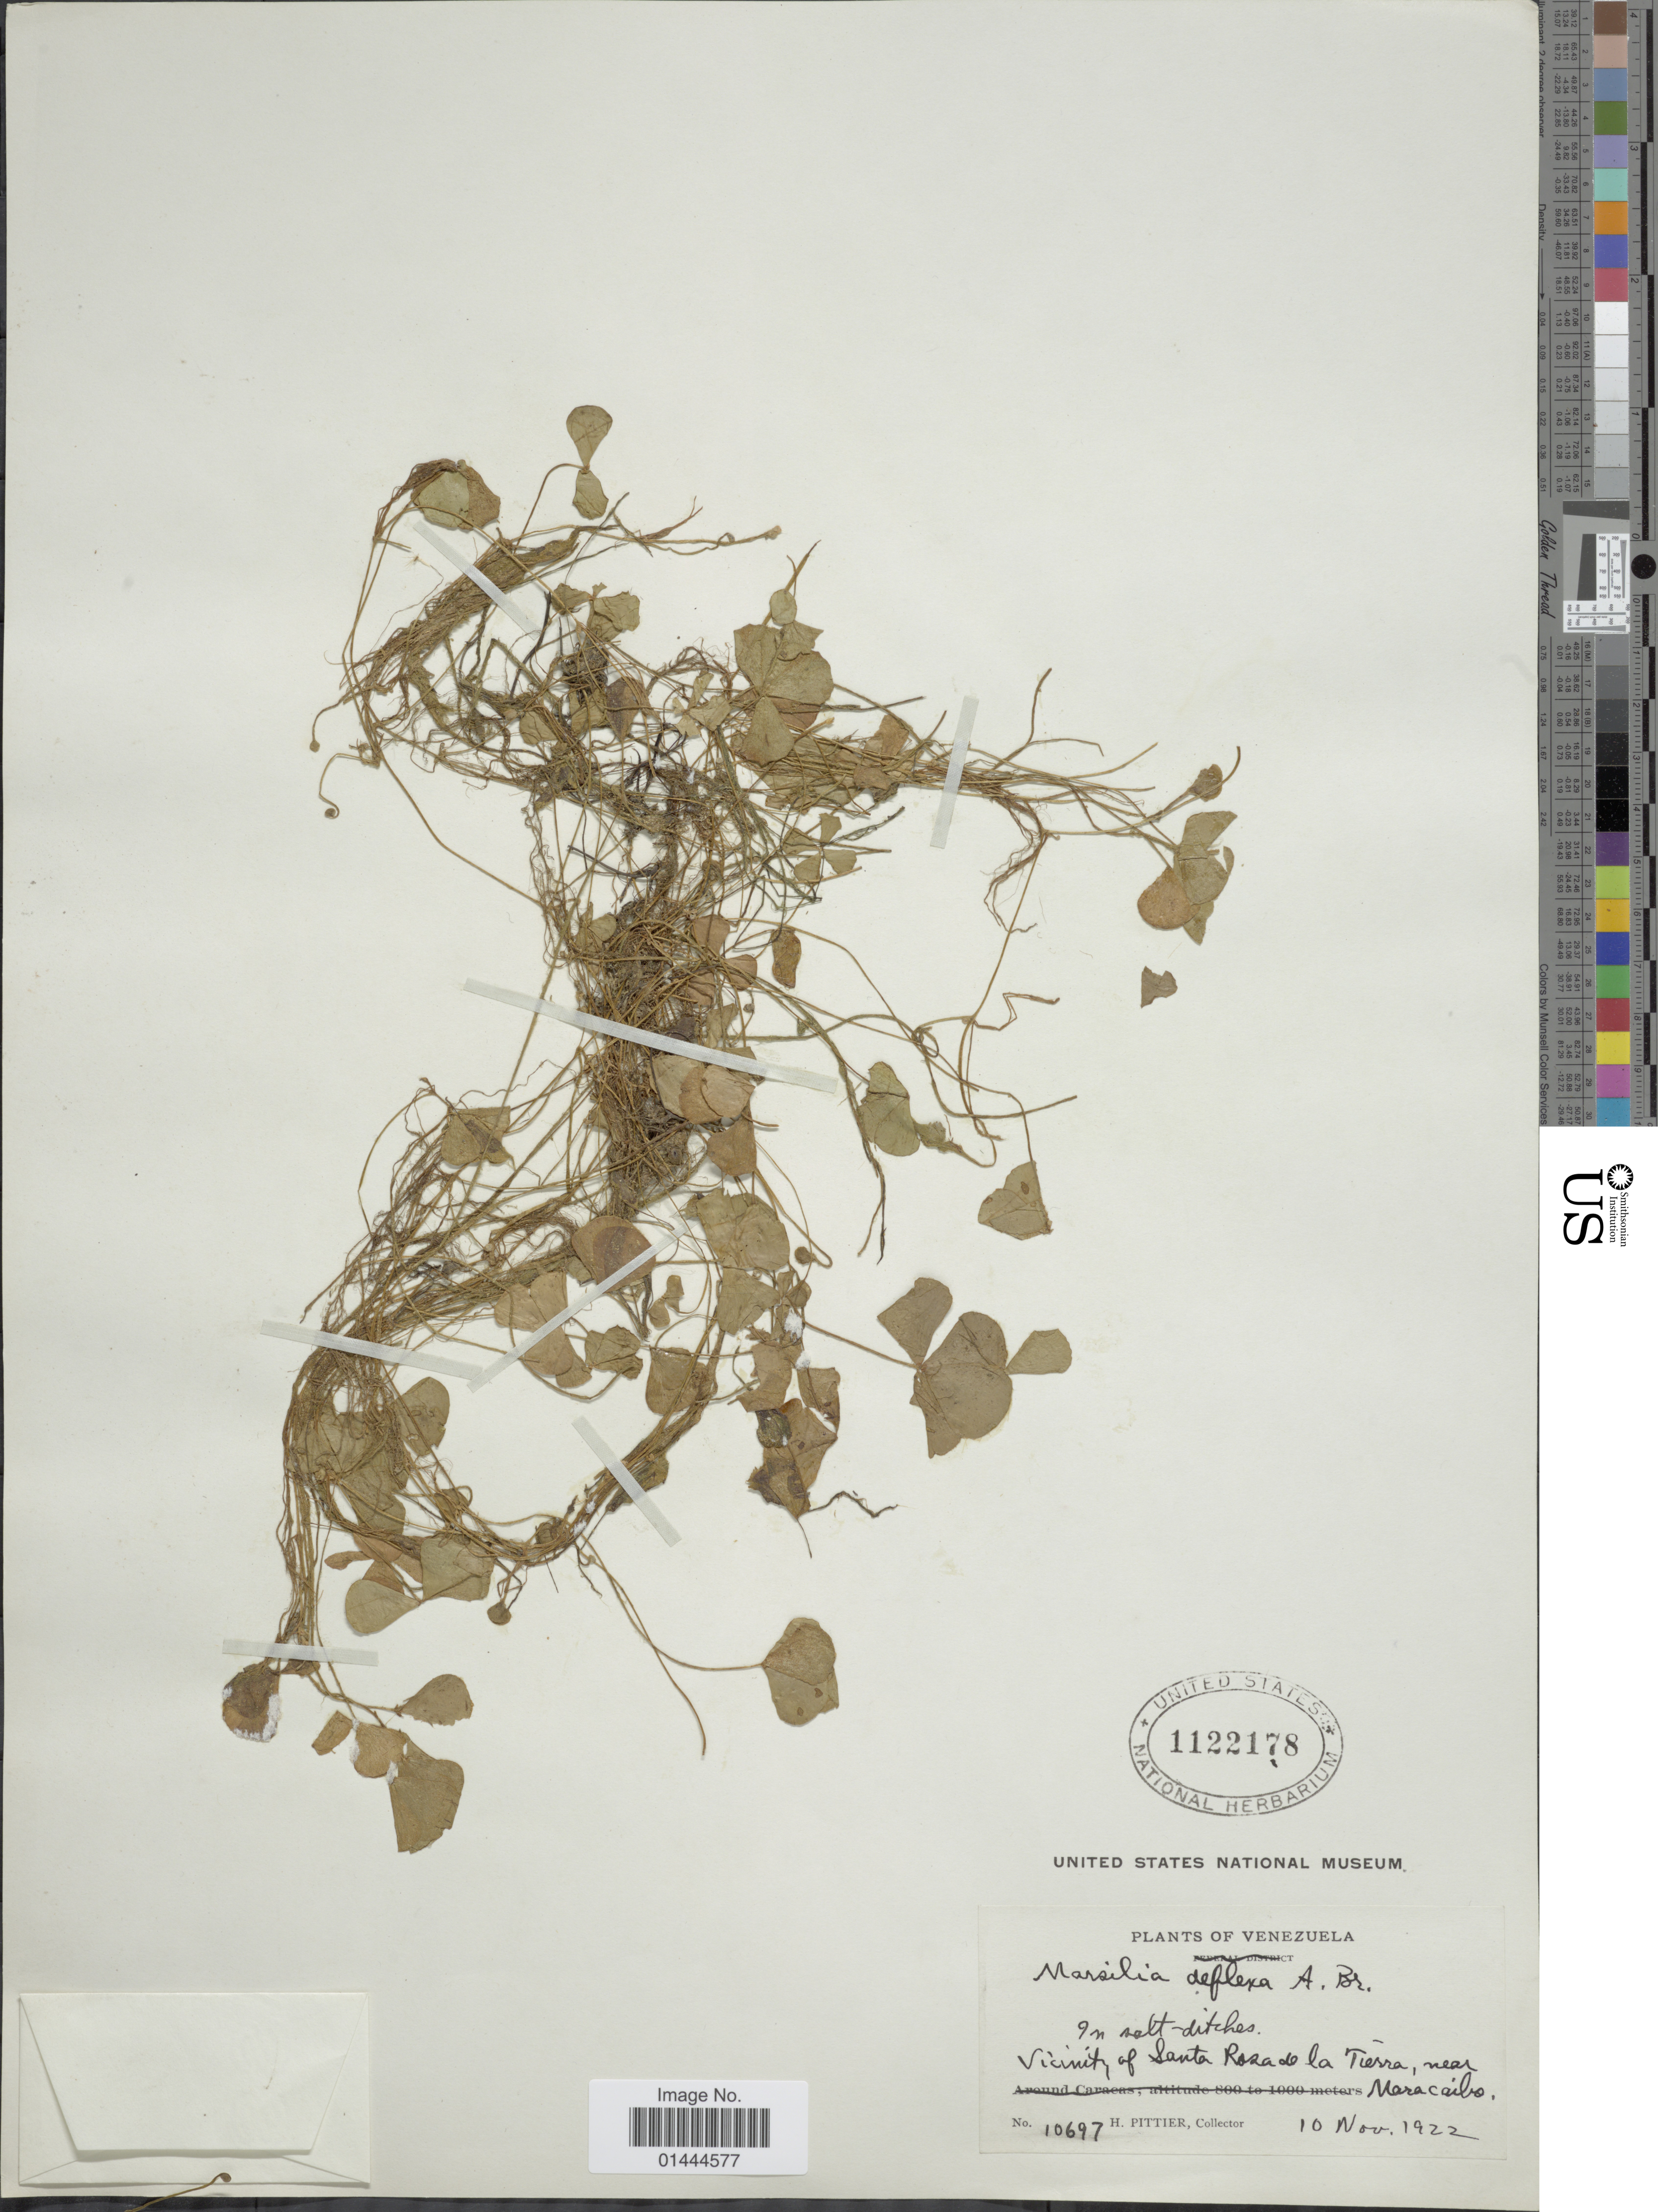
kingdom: Plantae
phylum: Tracheophyta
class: Polypodiopsida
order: Salviniales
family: Marsileaceae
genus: Marsilea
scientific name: Marsilea deflexa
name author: A. Braun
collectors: H. F. Pittier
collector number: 10697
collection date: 1922-11-10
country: Venezuela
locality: Vicinity of Santa Rosa de la Tierra, near Maracaibo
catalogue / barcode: US 1122178